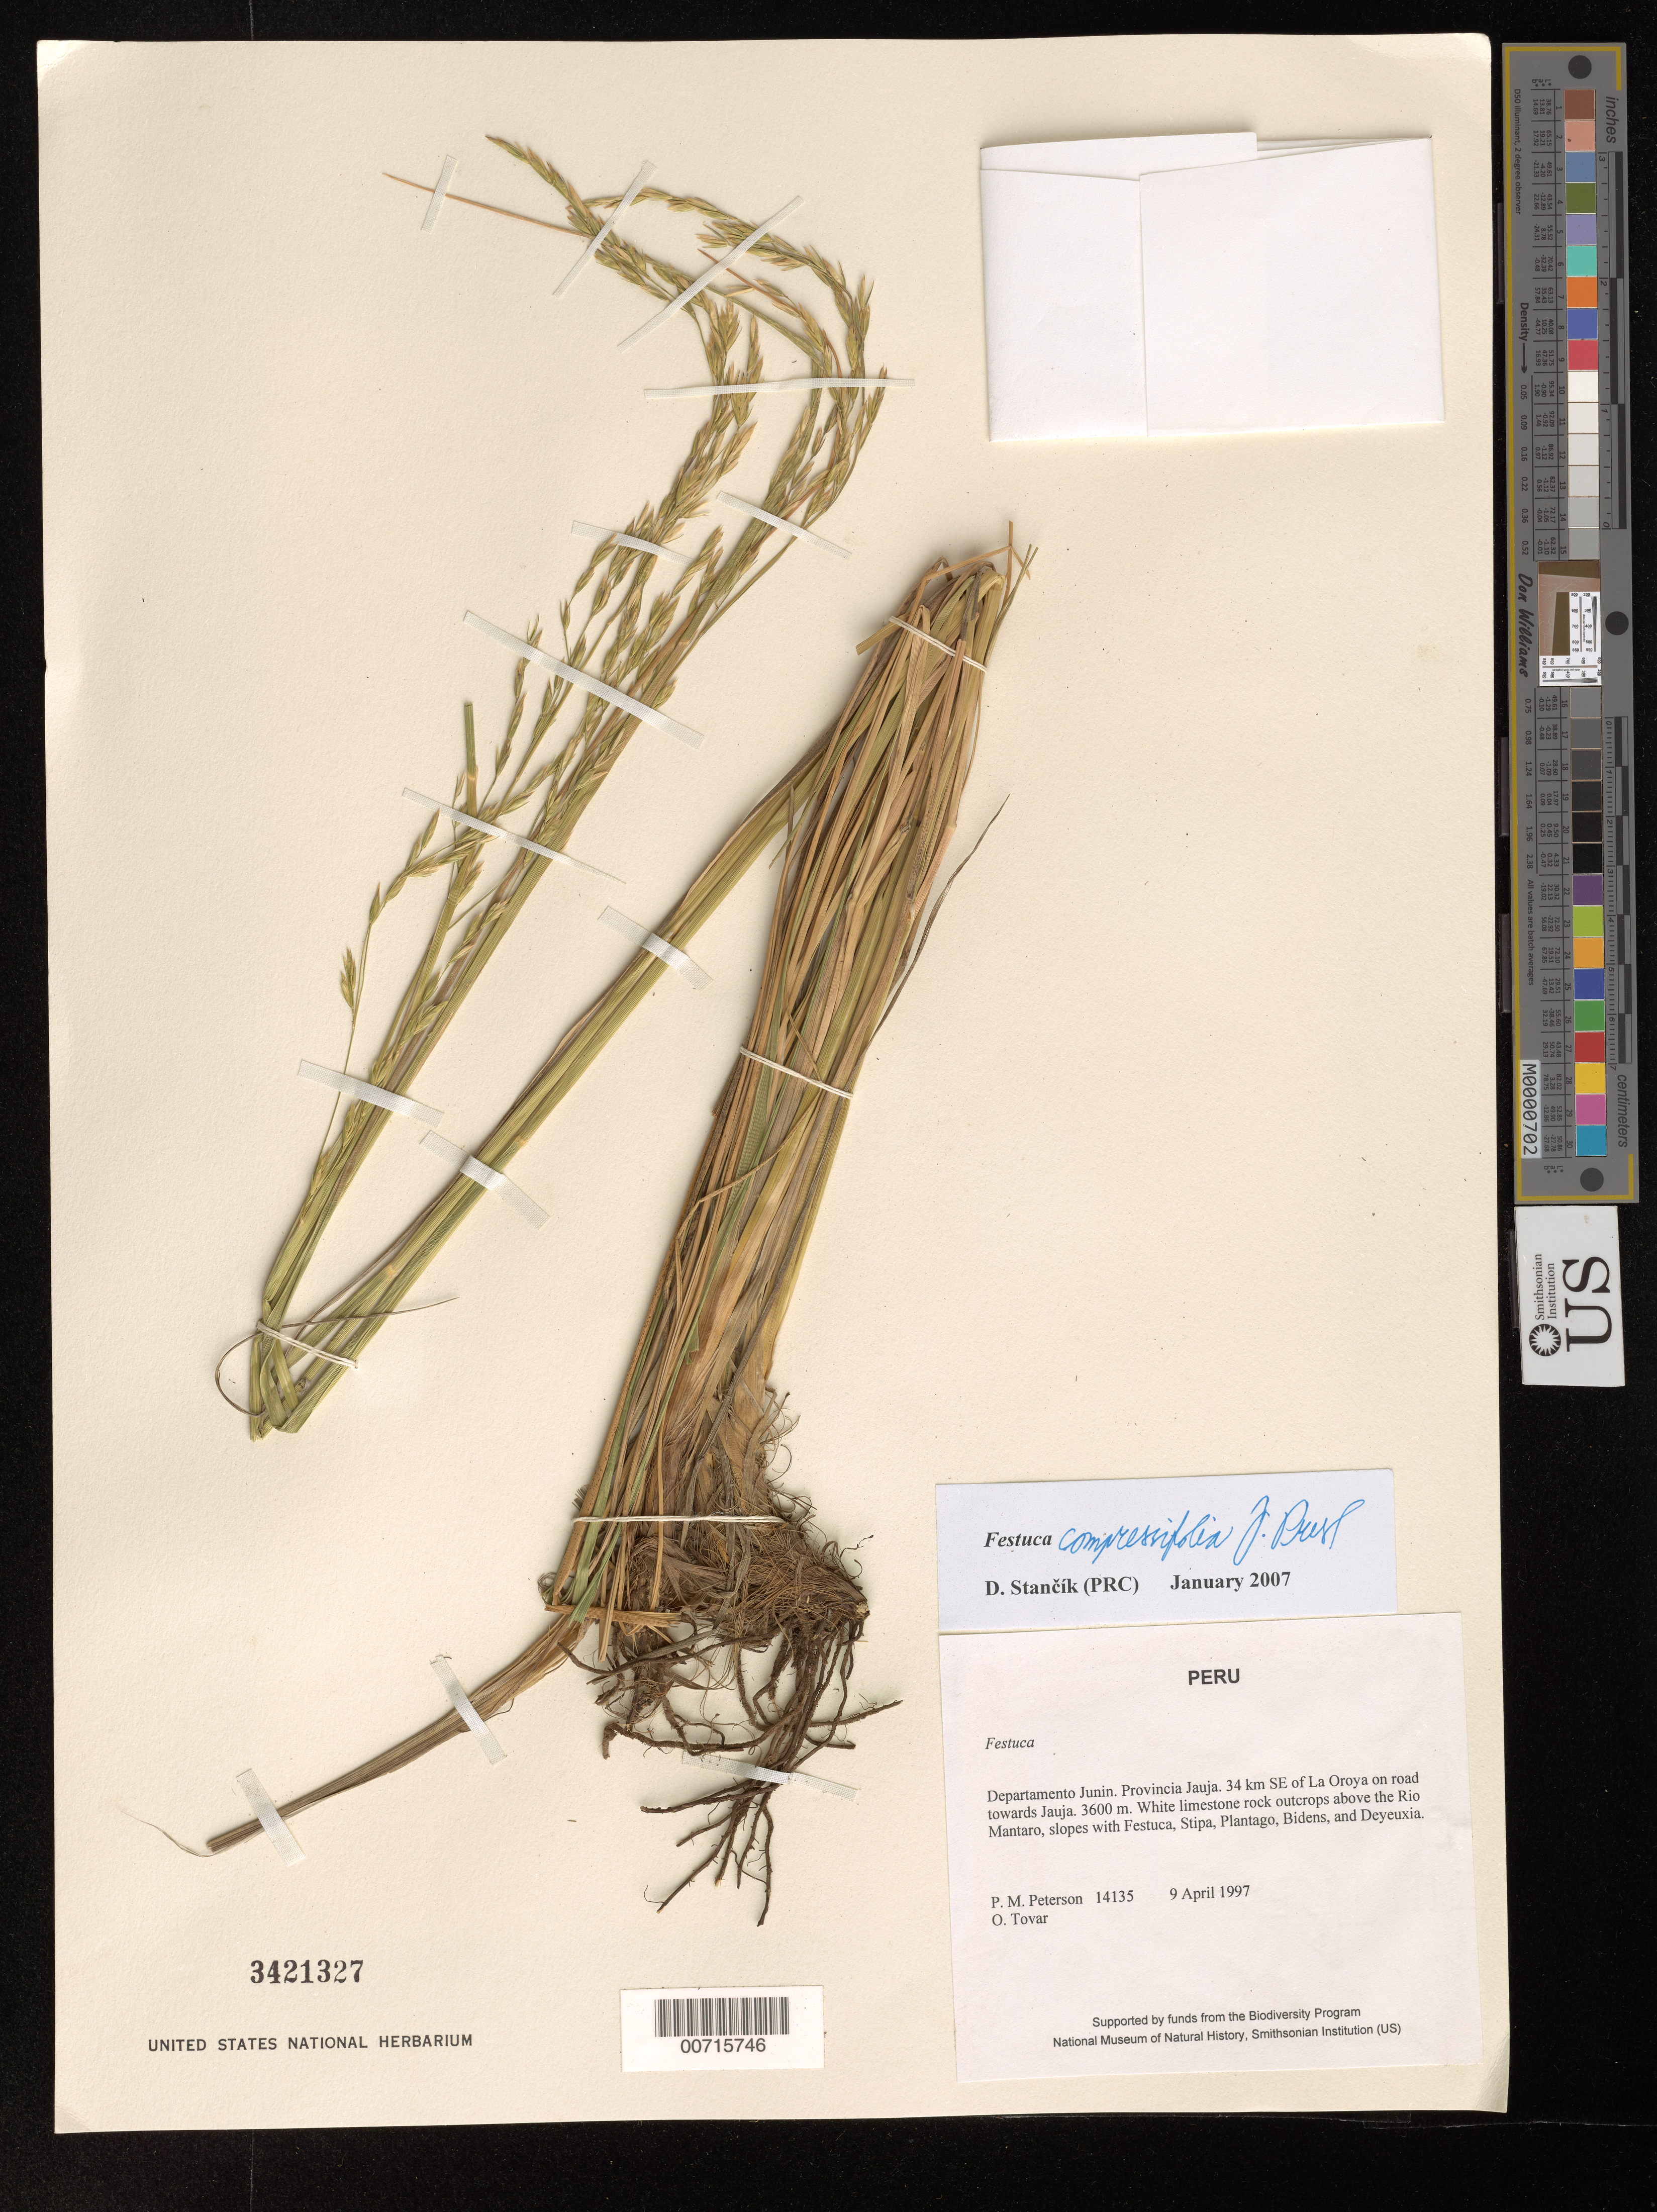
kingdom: Plantae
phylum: Tracheophyta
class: Liliopsida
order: Poales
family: Poaceae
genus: Festuca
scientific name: Festuca compressifolia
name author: J. Presl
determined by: Stancik, D.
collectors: P. M. Peterson & Ó. Tovar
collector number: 14135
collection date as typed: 09 Apr 1997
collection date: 1997-04-09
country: Peru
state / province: Junín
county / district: Jauja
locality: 34 km SE of La Oroya on road towards Jauja.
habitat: White limestone rock outcrops above the Rio Mantaro, slopes with Festuca, Stipa, Plantago, Bidens, and Deyeuxia.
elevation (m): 3600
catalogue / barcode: US 3421327